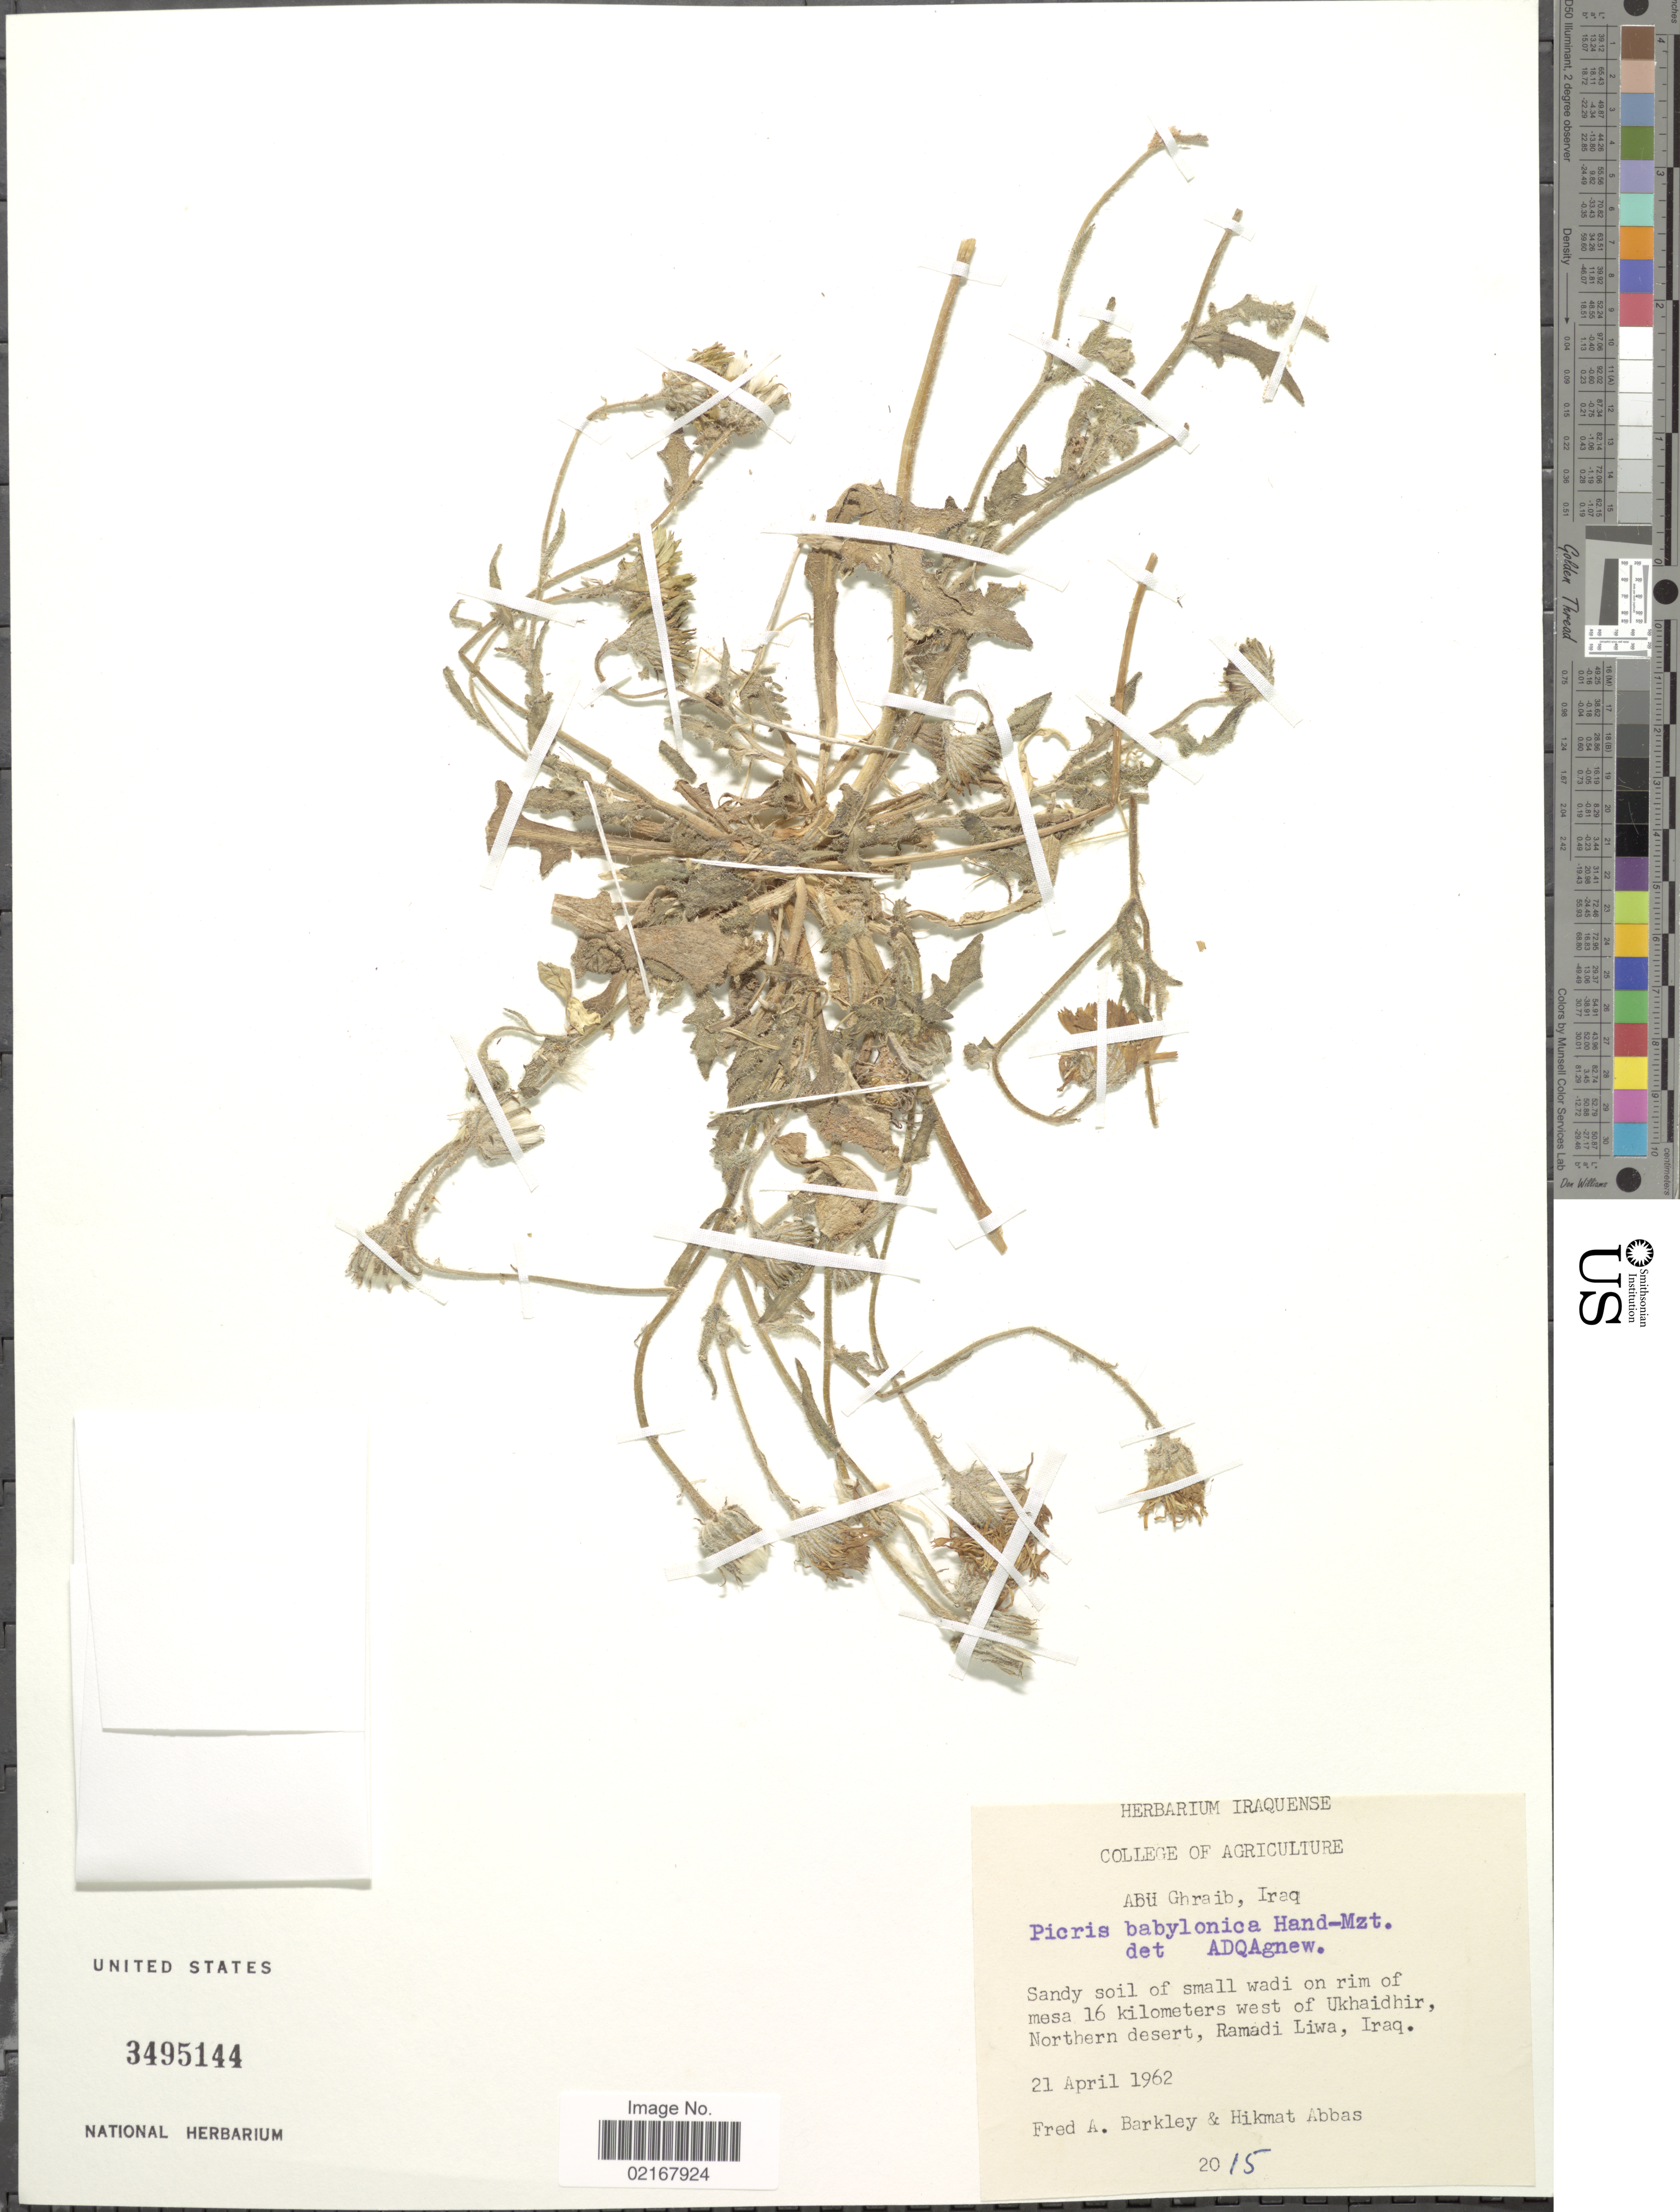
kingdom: Plantae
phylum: Tracheophyta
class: Magnoliopsida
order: Asterales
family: Asteraceae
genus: Picris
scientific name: Picris babylonica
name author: Hand.-Mazz.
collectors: F. A. Barkley & H. Abbas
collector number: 2015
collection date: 1962-04-21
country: Iraq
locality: Abu Ghraib, on rim of mesa 16 kilometers west of Ukhaidhir, Northern desert, Ramadi Liwa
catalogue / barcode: US 3495144